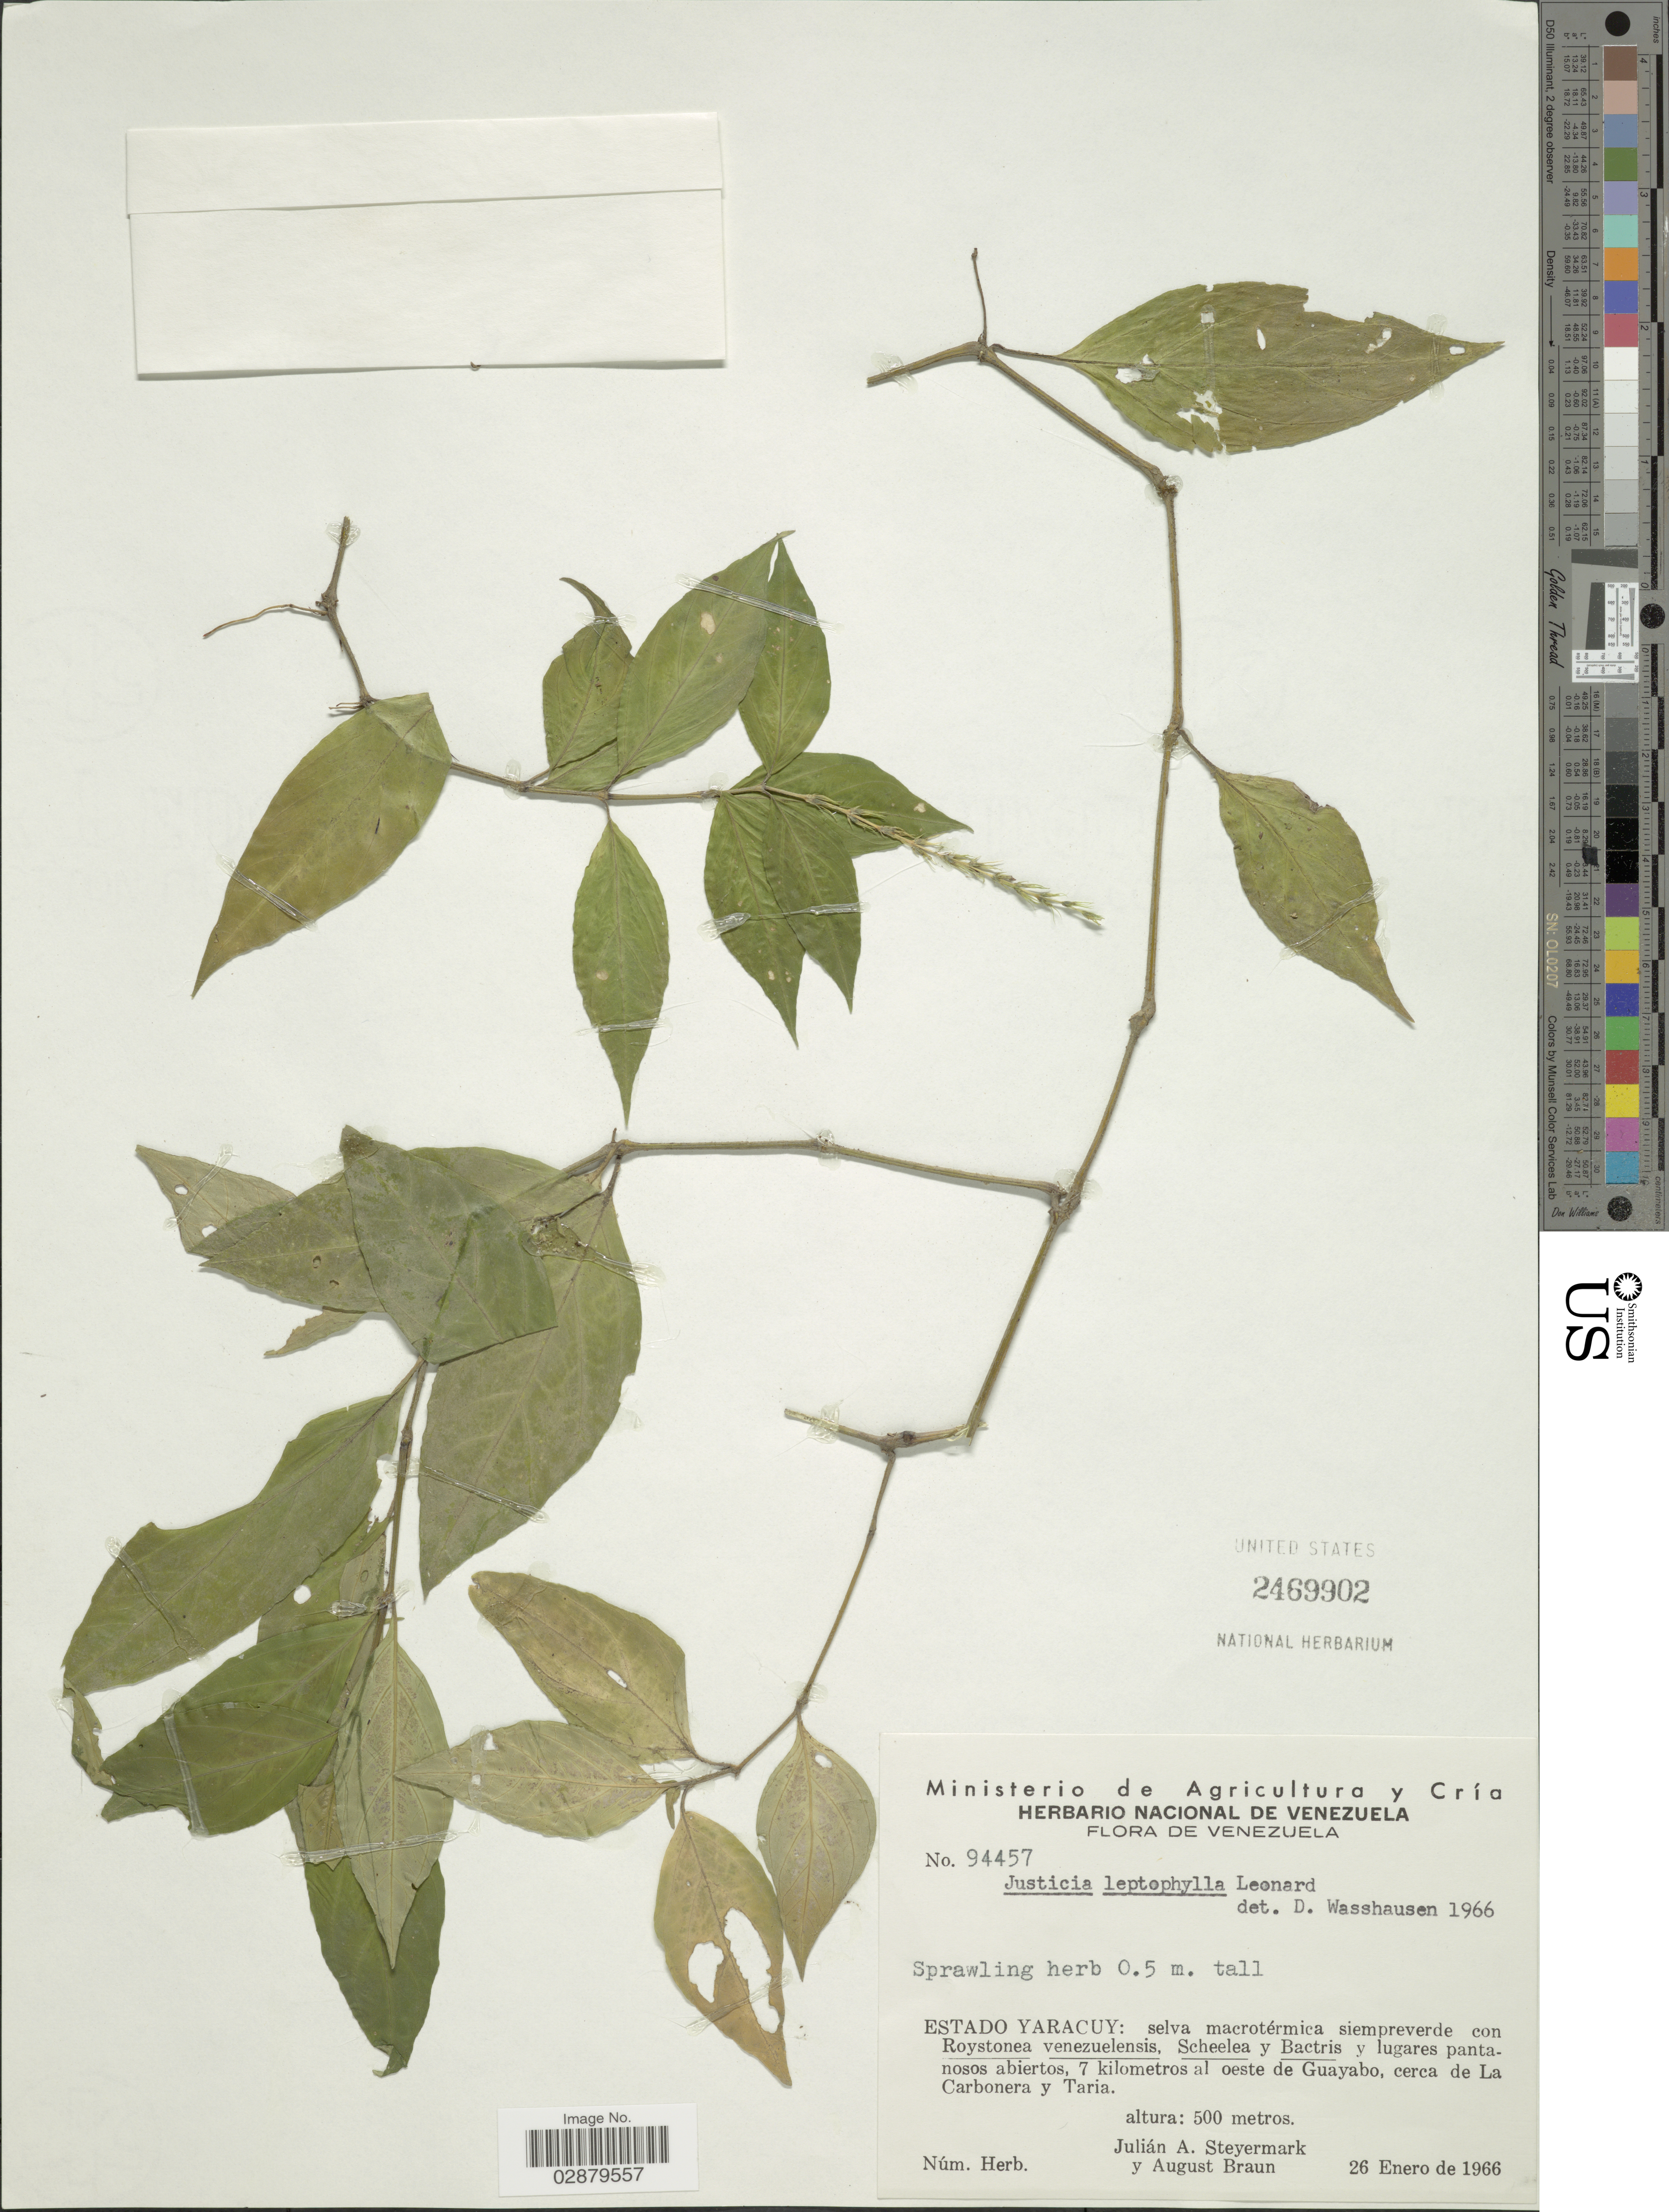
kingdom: Plantae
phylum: Tracheophyta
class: Magnoliopsida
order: Lamiales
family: Acanthaceae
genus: Justicia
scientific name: Justicia leptophylla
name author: Leonard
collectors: J. Steyermark & A. Braun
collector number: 94457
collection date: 1966-01-26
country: Venezuela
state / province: Yaracuy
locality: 7 kilometros al oeste de Guayabo, cerca de La Carbonera y Taria.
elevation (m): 500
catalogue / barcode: US 2469902